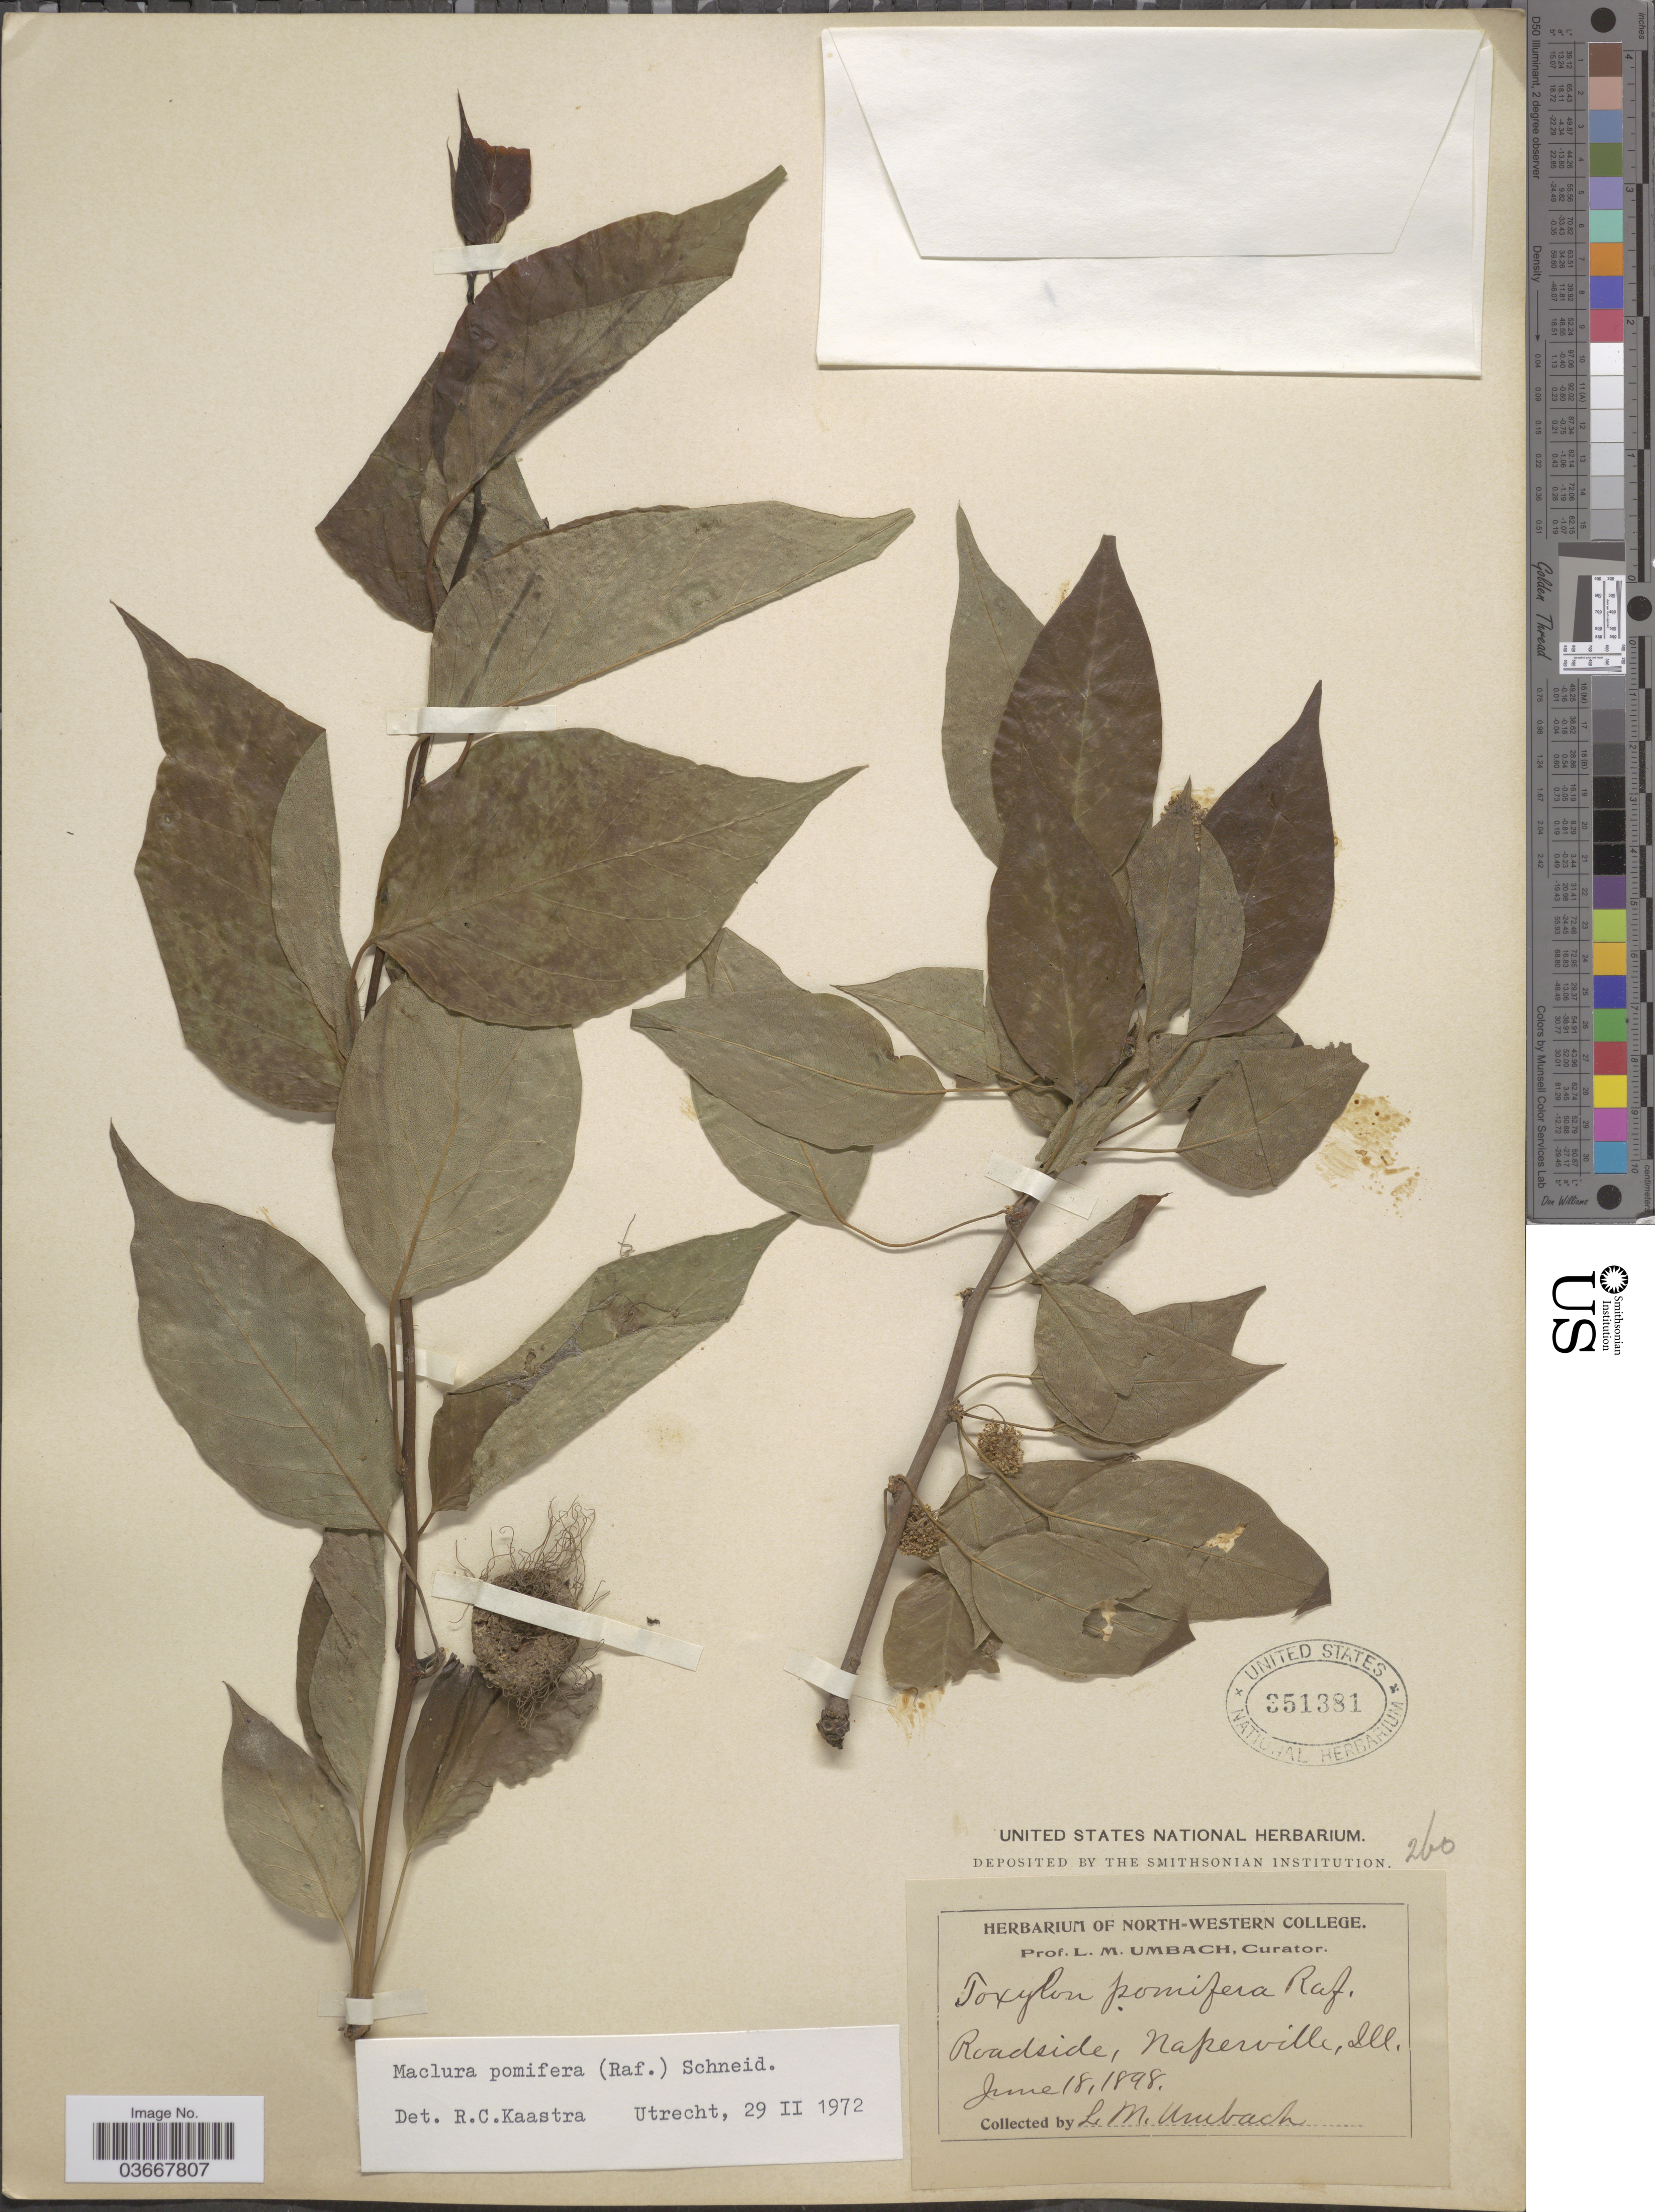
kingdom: Plantae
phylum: Tracheophyta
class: Magnoliopsida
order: Rosales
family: Moraceae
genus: Maclura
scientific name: Maclura pomifera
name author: (Raf.) C.K. Schneid.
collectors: L. M. Umbach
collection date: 1898-06-18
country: United States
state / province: Illinois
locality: Naperville.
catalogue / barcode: US 351381